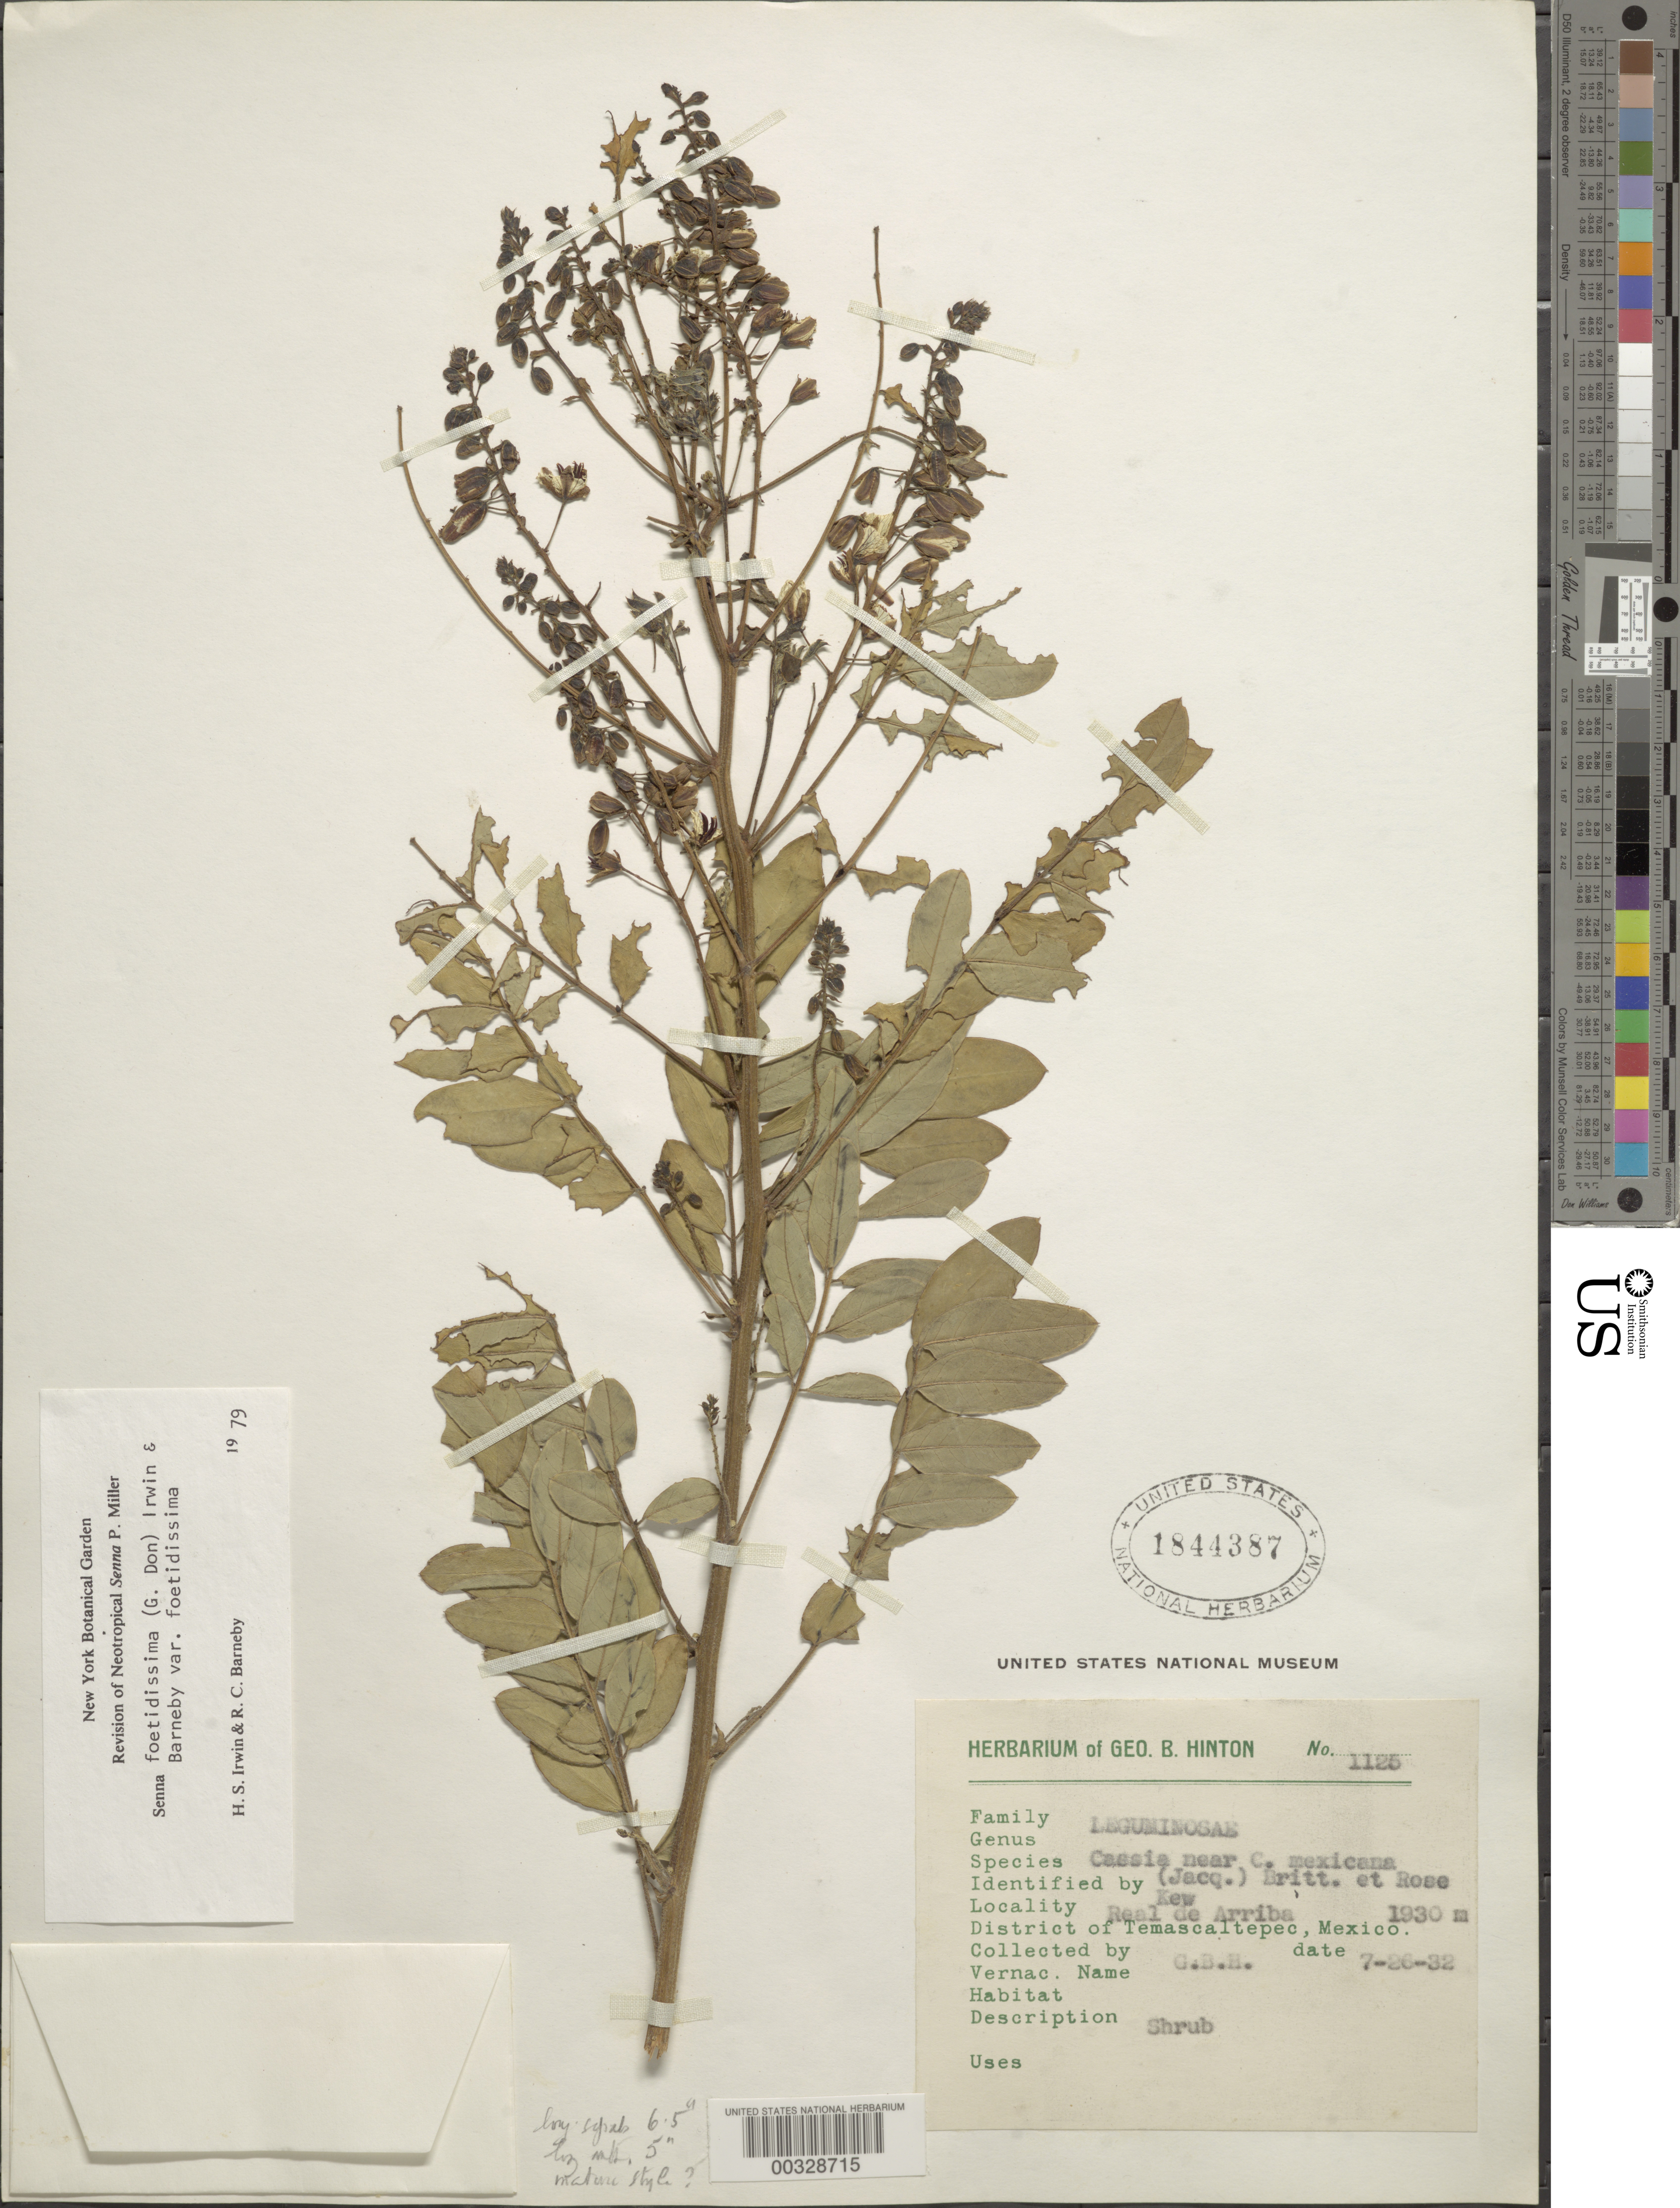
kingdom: Plantae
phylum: Tracheophyta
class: Magnoliopsida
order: Fabales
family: Fabaceae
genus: Senna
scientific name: Senna foetidissima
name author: (Ruiz & Pav. ex G. Don) H.S. Irwin & Barneby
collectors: G. B. Hinton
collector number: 1125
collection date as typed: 26 Jul 1932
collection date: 1932-07-26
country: Mexico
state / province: México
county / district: Temascaltepec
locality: Real de Arriba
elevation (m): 1930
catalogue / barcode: US 1844387